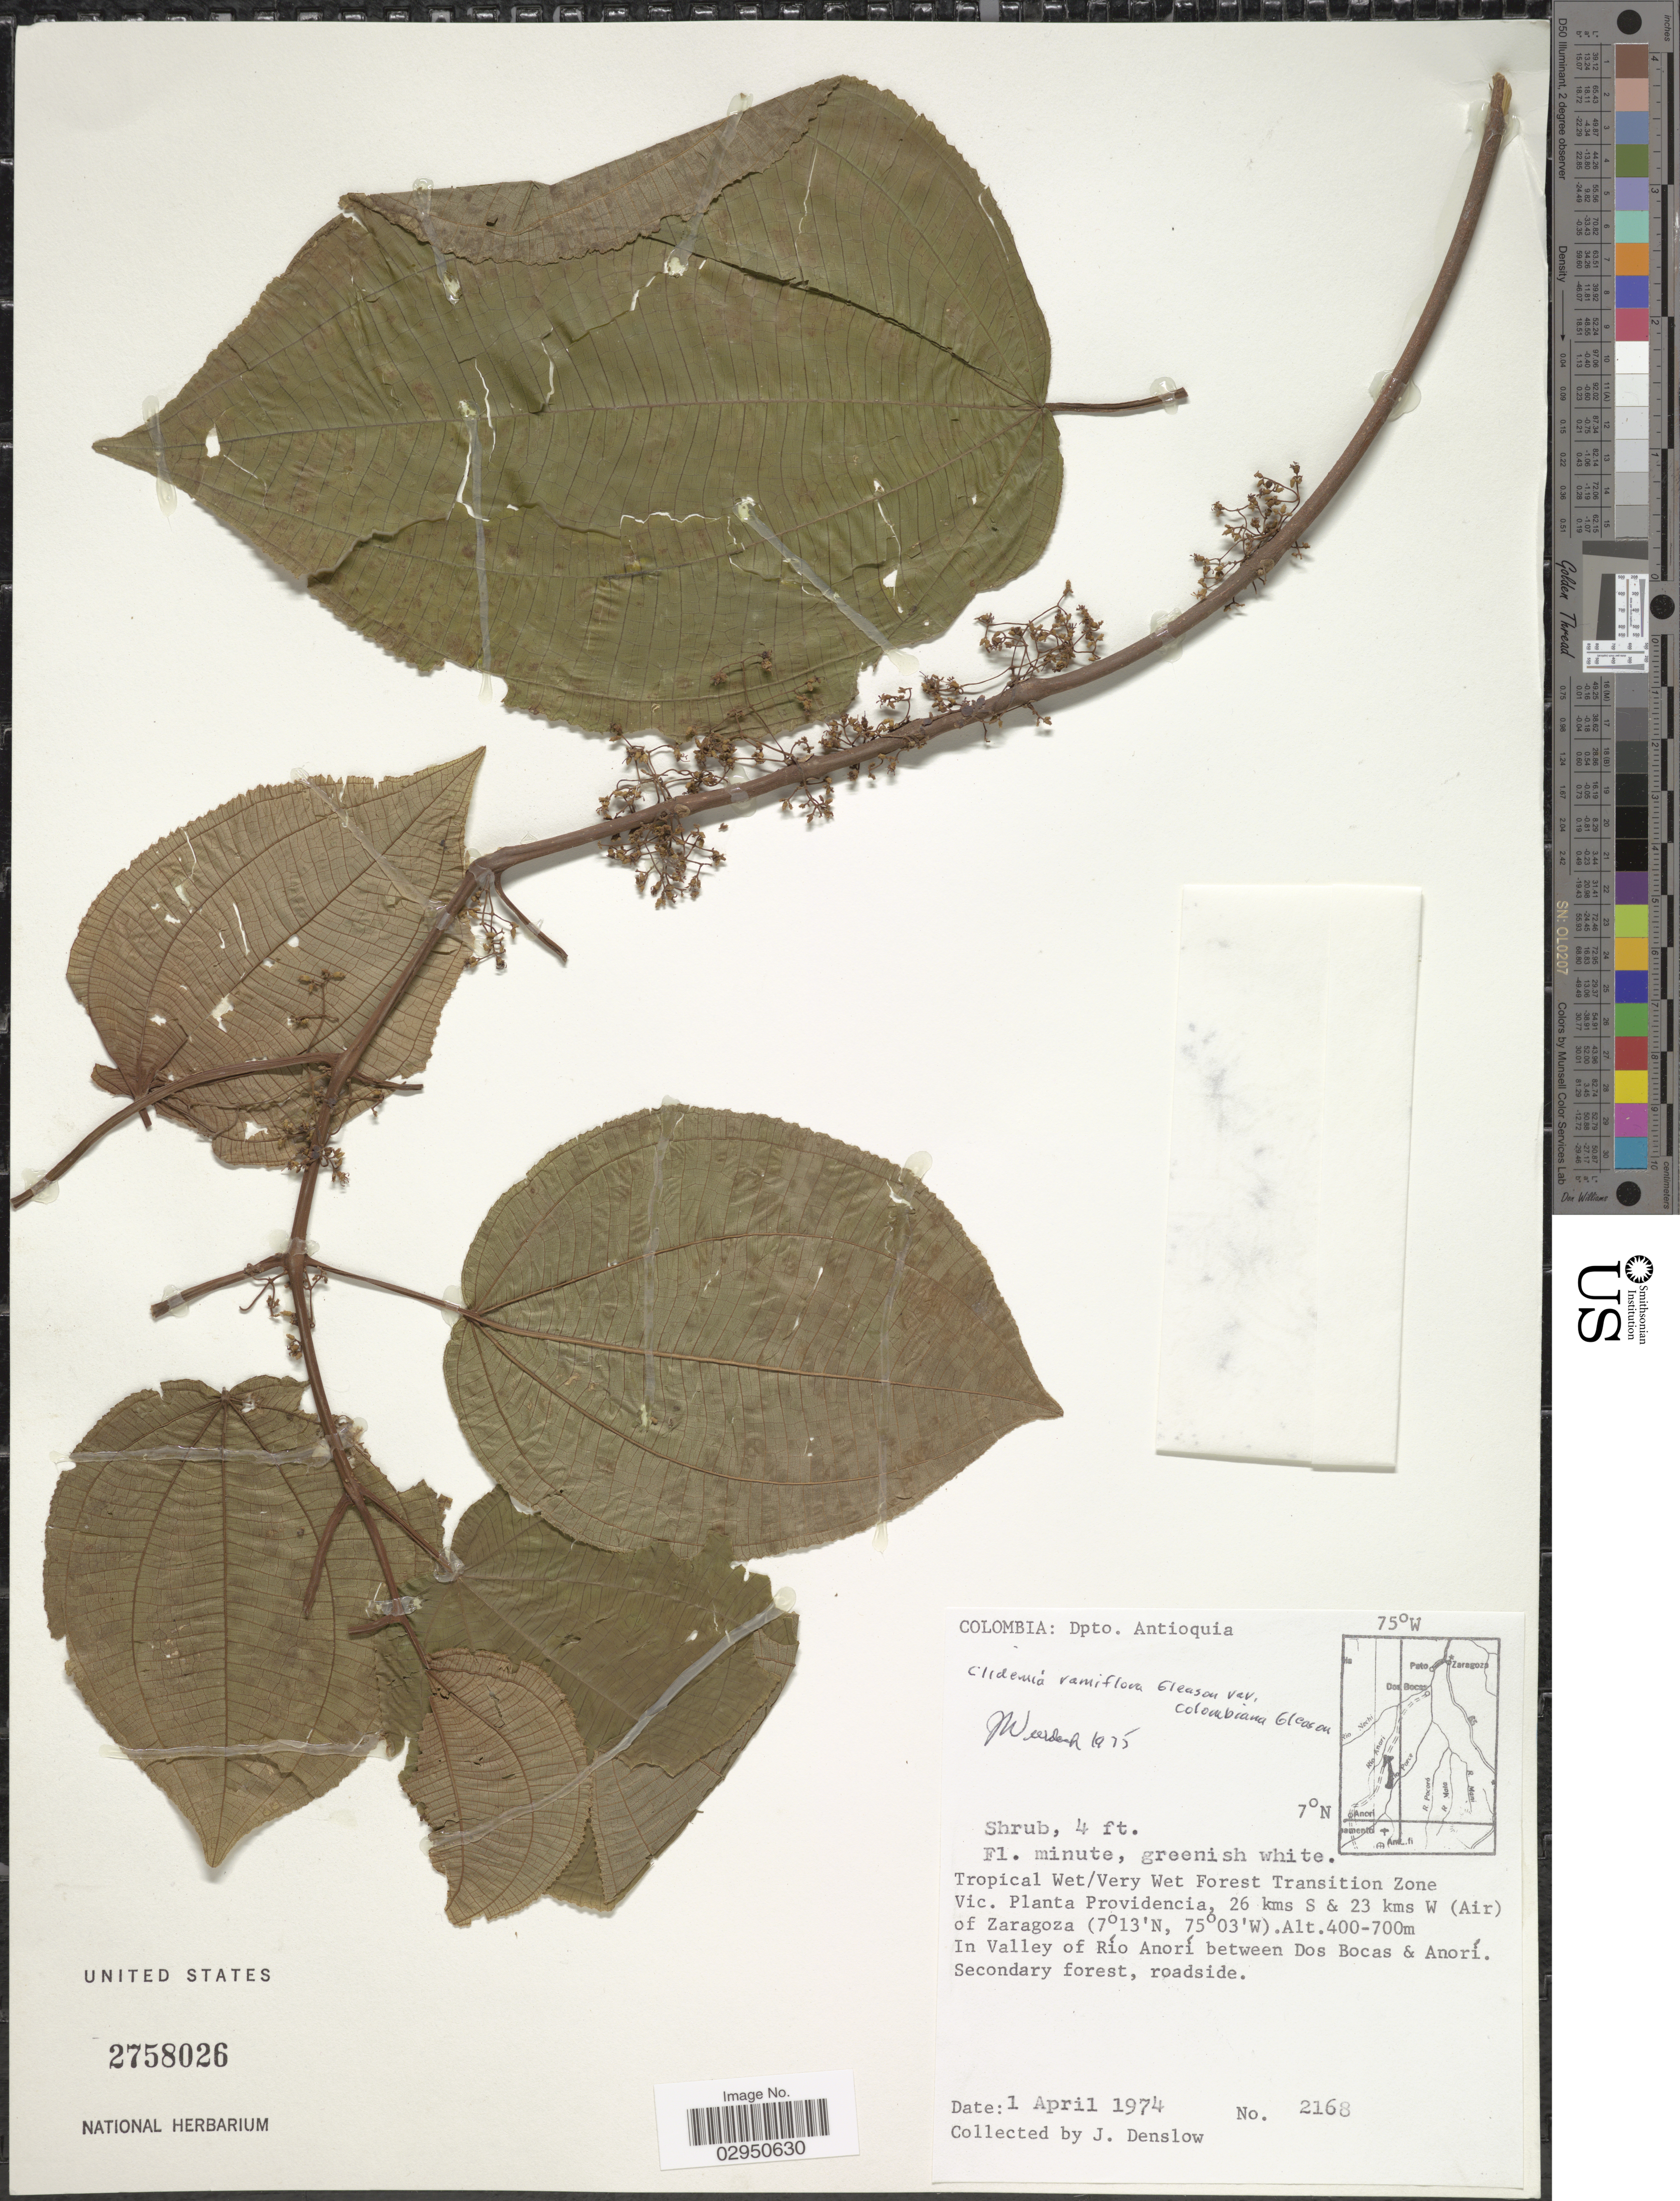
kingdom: Plantae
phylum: Tracheophyta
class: Magnoliopsida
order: Myrtales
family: Melastomataceae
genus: Clidemia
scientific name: Clidemia ostrina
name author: Gleason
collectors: J. Denslow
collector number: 2168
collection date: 1974-04-01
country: Colombia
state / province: Antioquia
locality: Dpto. Antioquia. Tropical Wet/Very Wet Forest Transition Zone. Vic. Planta Providencia, 26 kms S & 23 kms W (Air) of Zaragoza. In Valley of Río Anorí between Dos Bacos & Anorí.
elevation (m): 400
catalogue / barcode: US 2758026